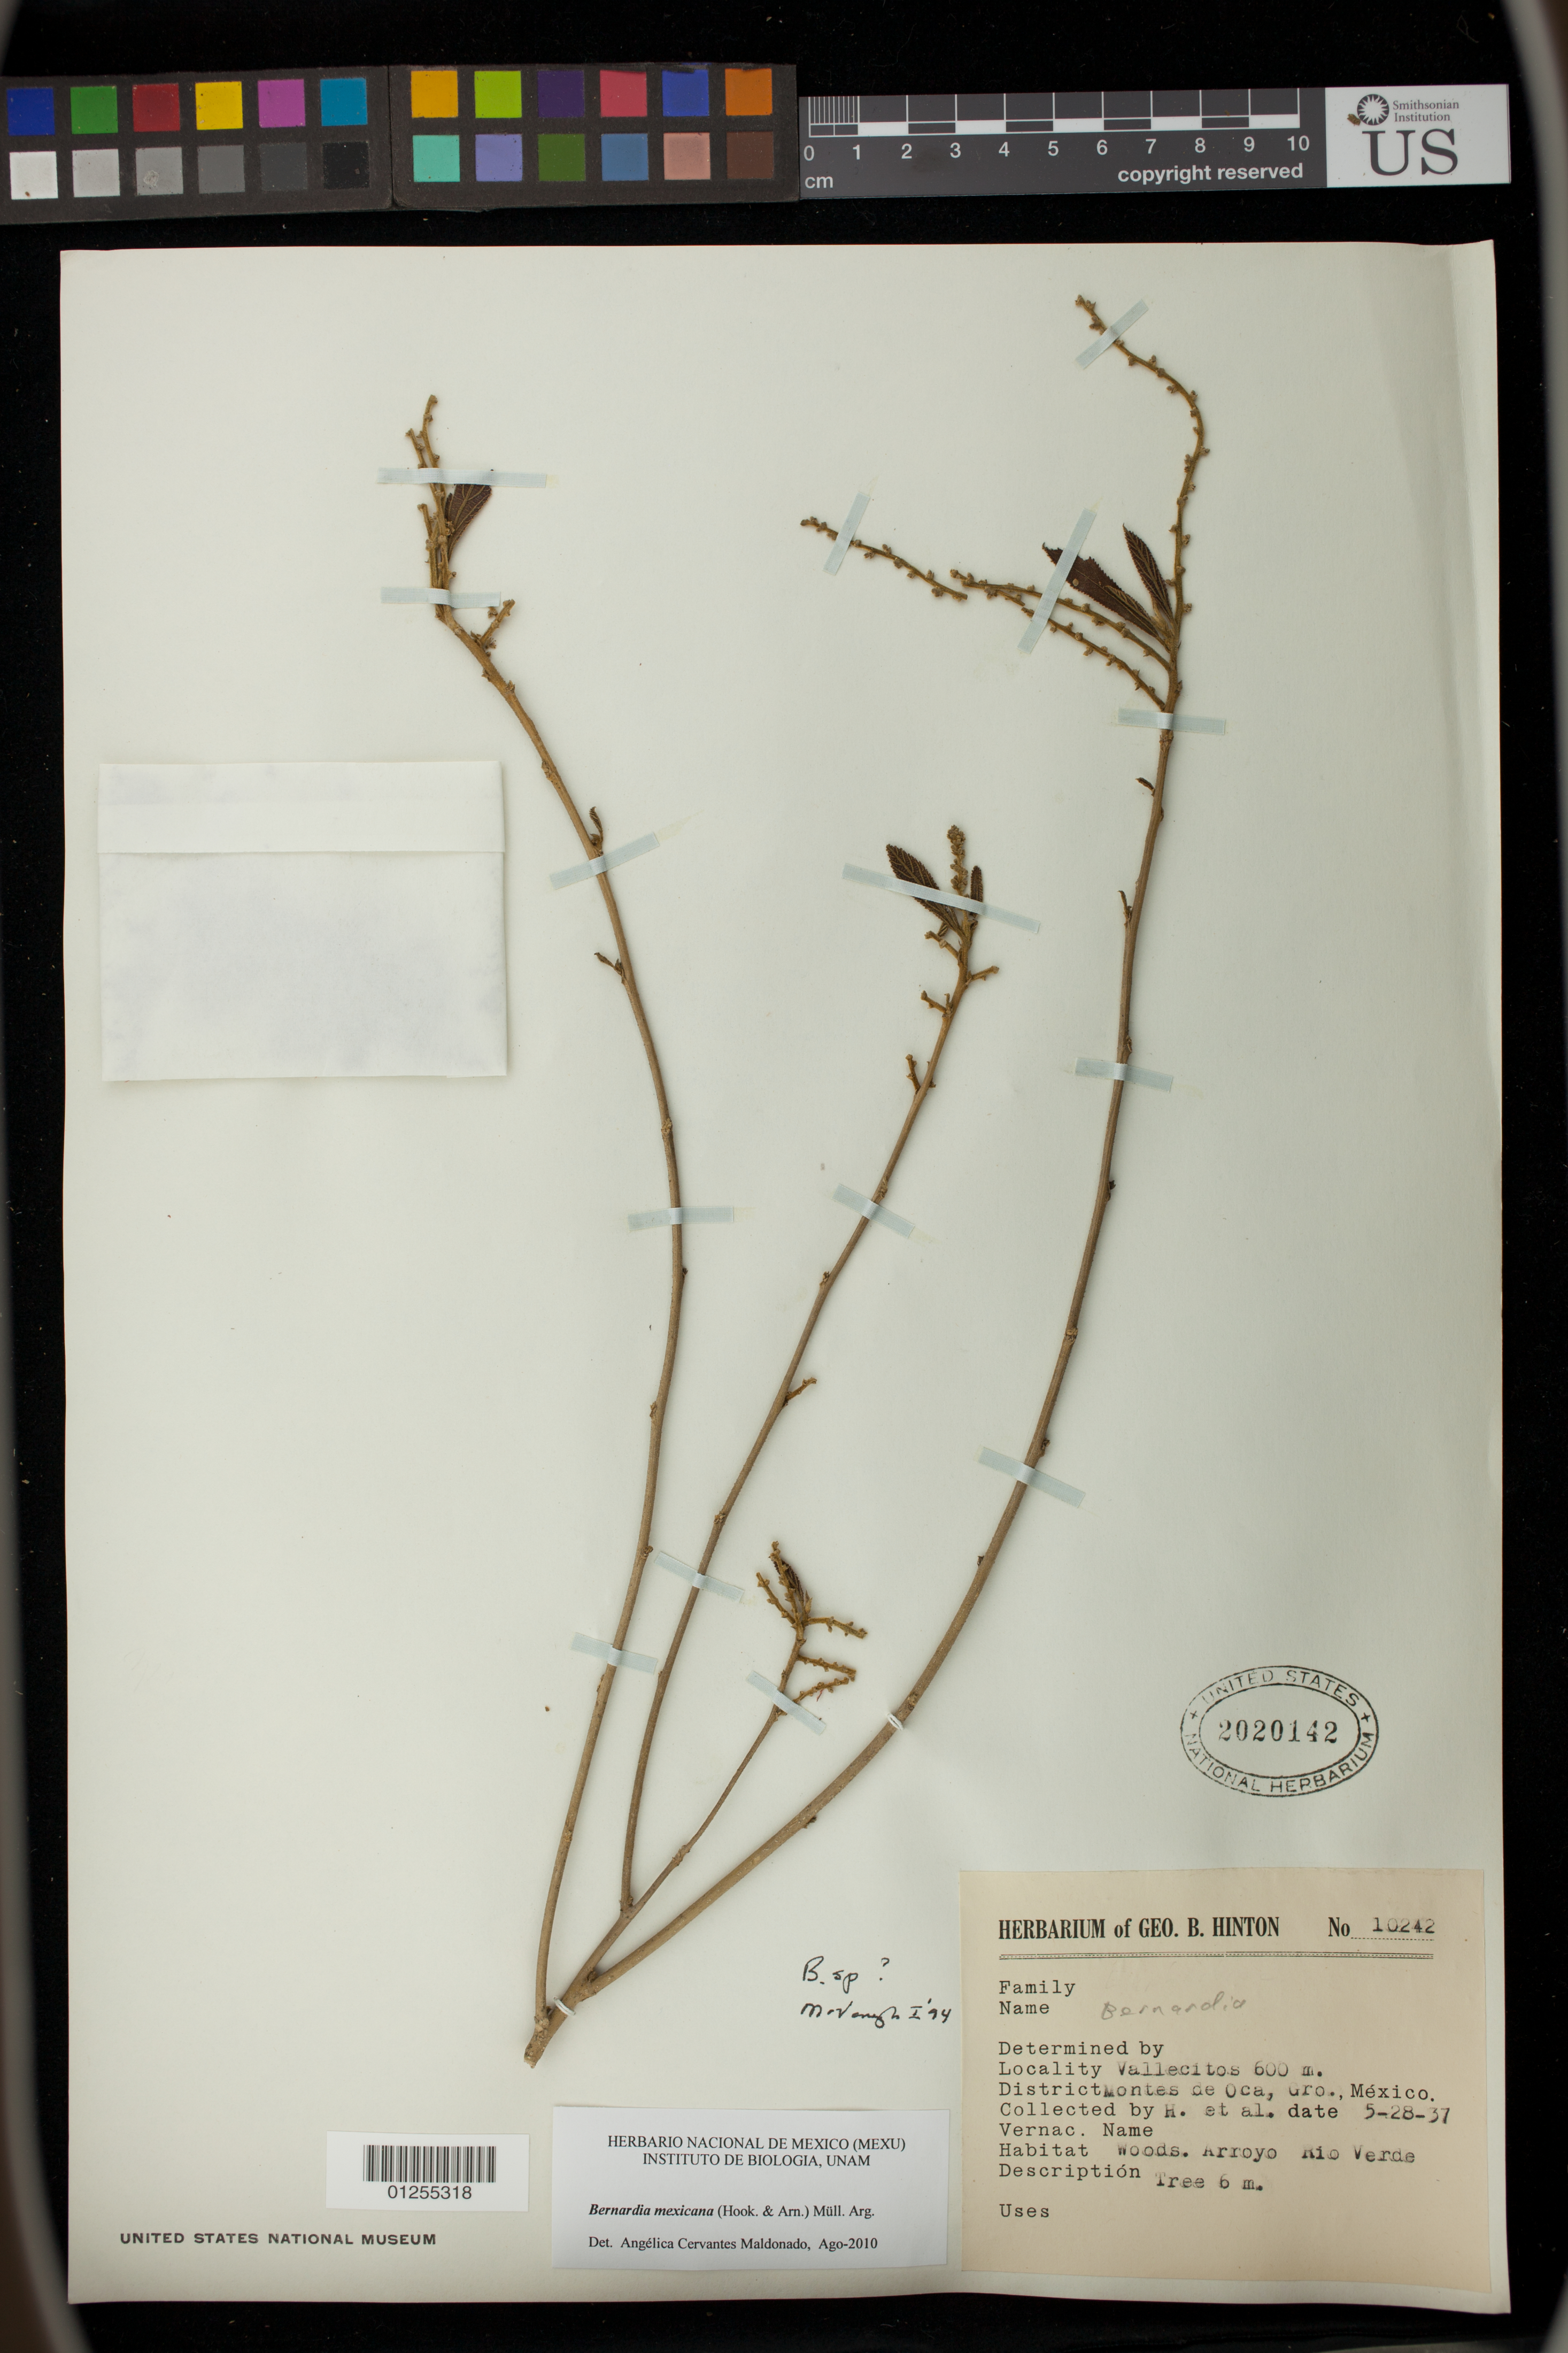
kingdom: Plantae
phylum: Tracheophyta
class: Magnoliopsida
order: Malpighiales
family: Euphorbiaceae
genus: Bernardia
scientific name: Bernardia mexicana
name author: (Hook. & Arn.) Müll. Arg.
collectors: G. B. Hinton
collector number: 10242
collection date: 1937-05-28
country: Mexico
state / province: Guerrero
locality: Vallecitos. Montes de Oca. Arroyo Rio Verde.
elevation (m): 600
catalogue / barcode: US 2020142